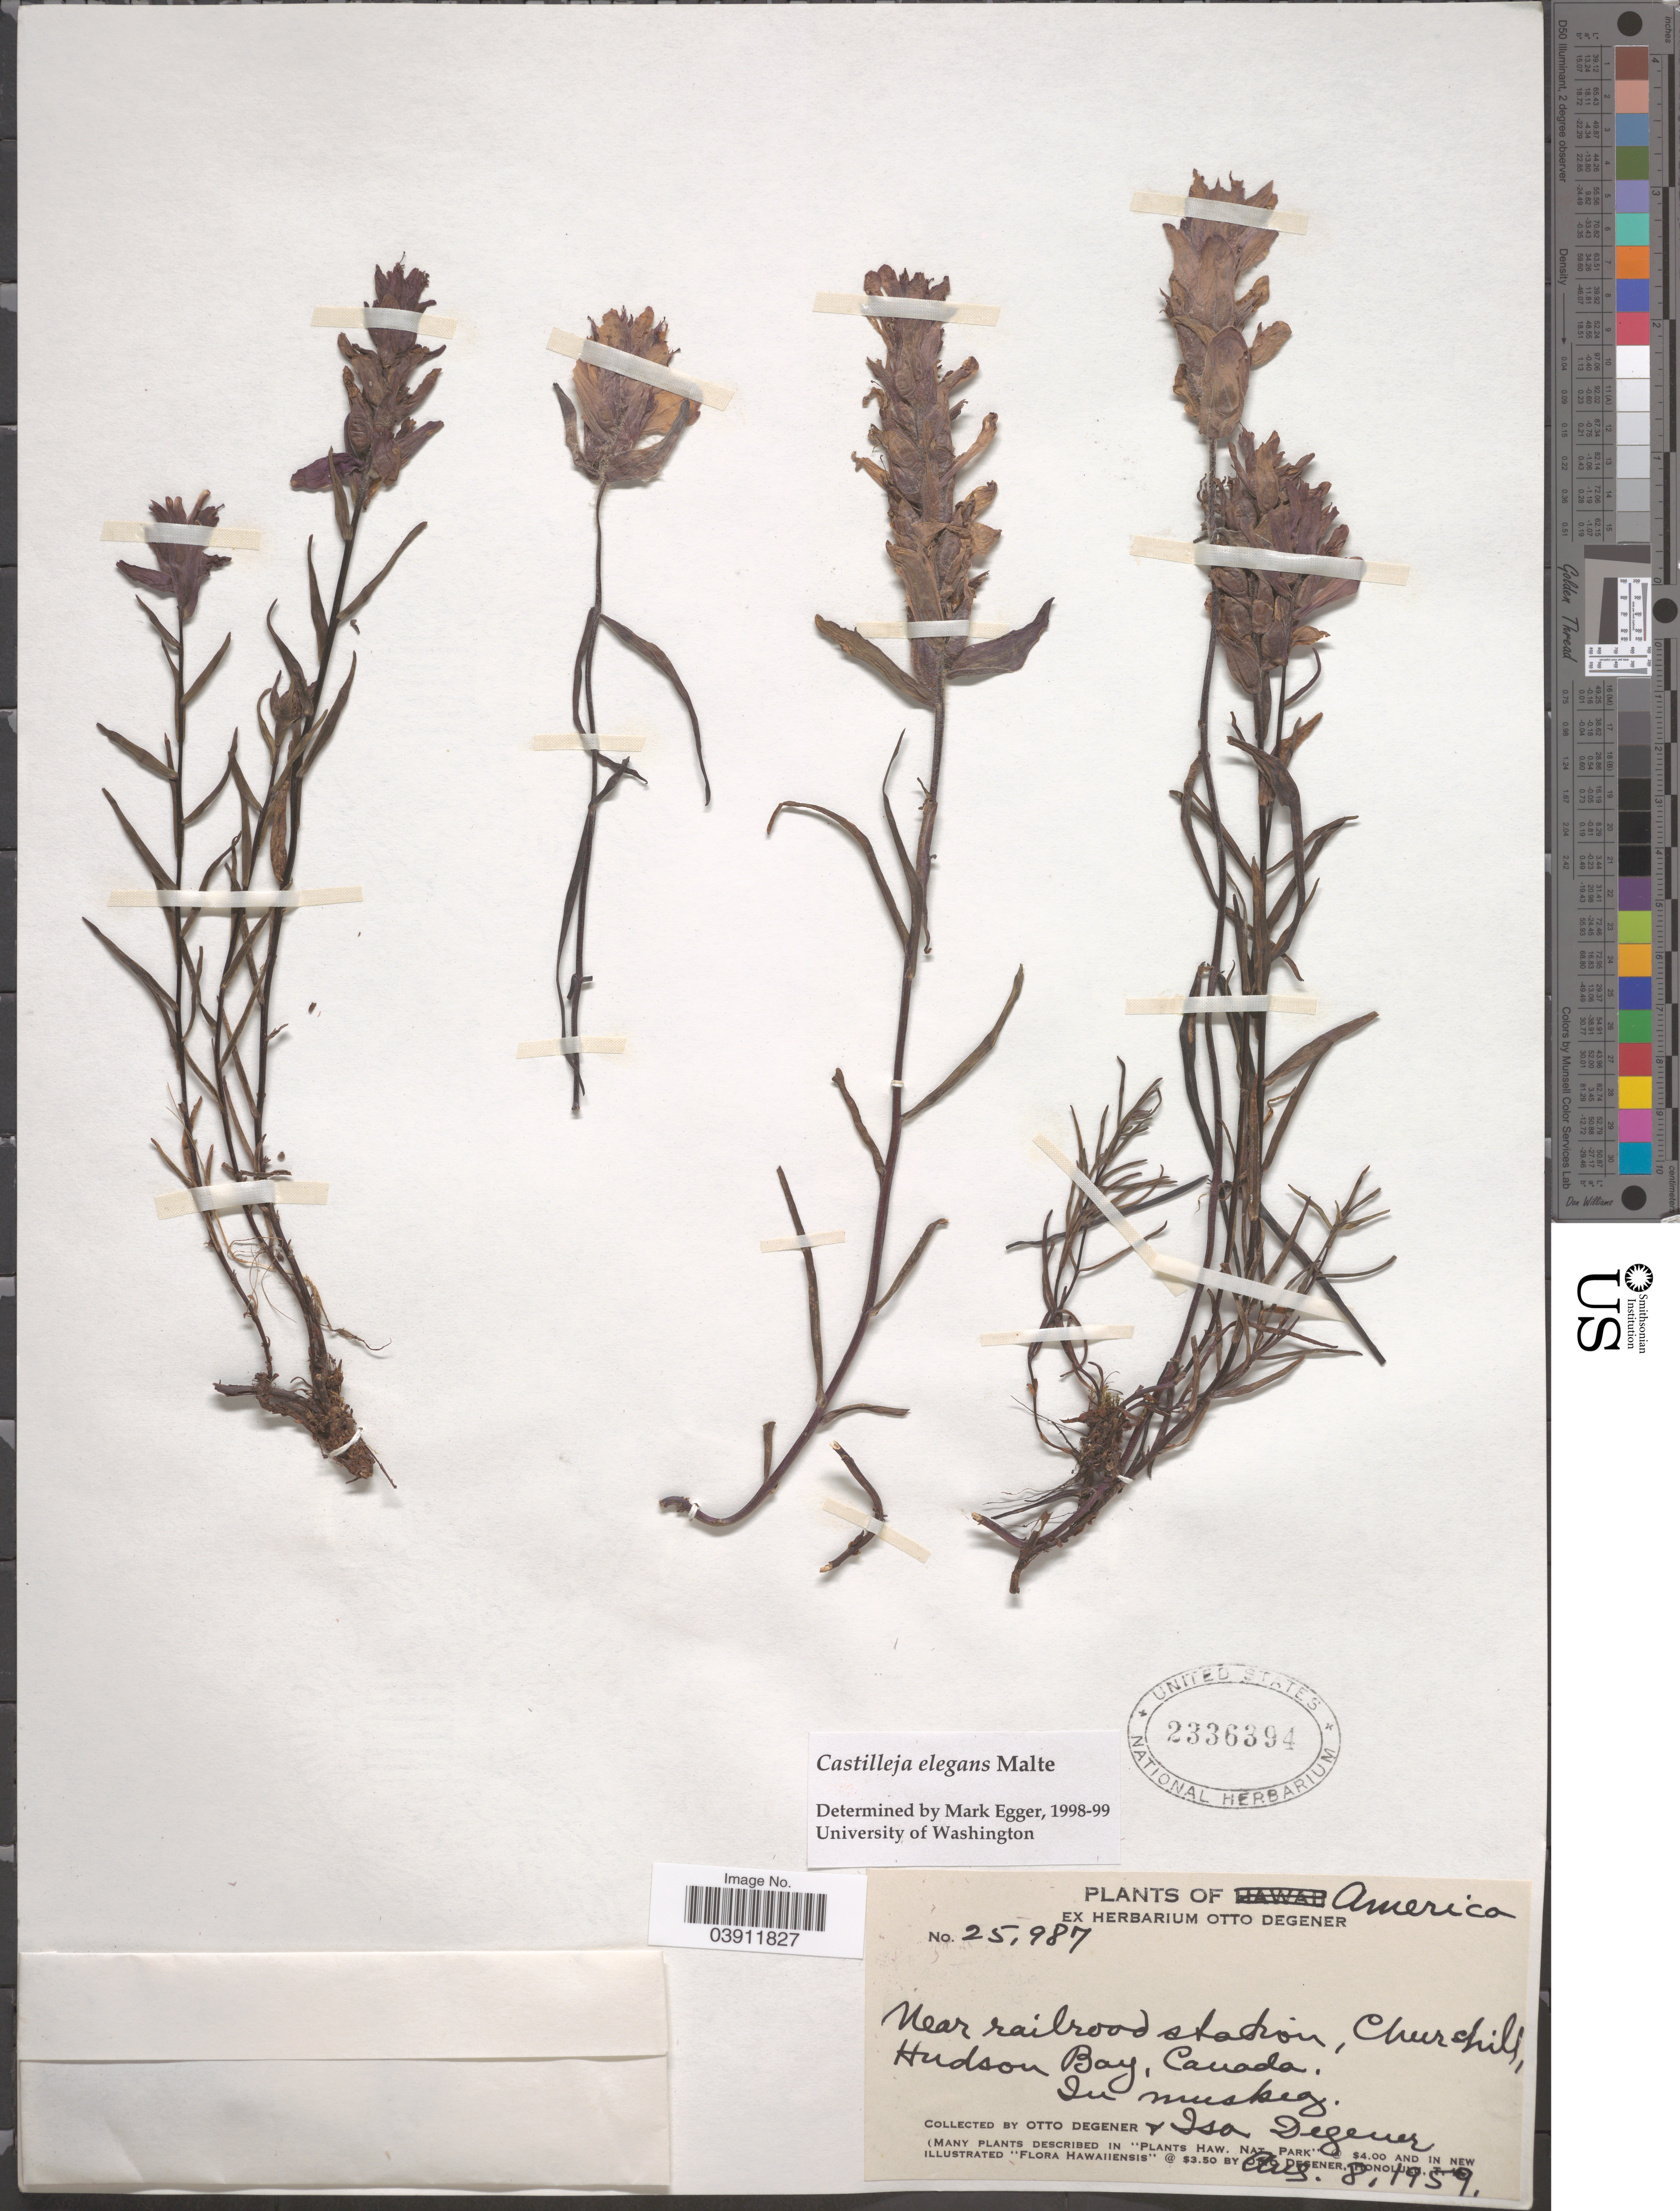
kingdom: Plantae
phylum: Tracheophyta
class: Magnoliopsida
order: Lamiales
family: Orobanchaceae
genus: Castilleja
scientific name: Castilleja elegans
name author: Malte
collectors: O. Degener & I. Degener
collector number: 25987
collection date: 1959-08-08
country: Canada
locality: Near railroad station, Churchill, Hudson Bay.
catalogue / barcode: US 2336394